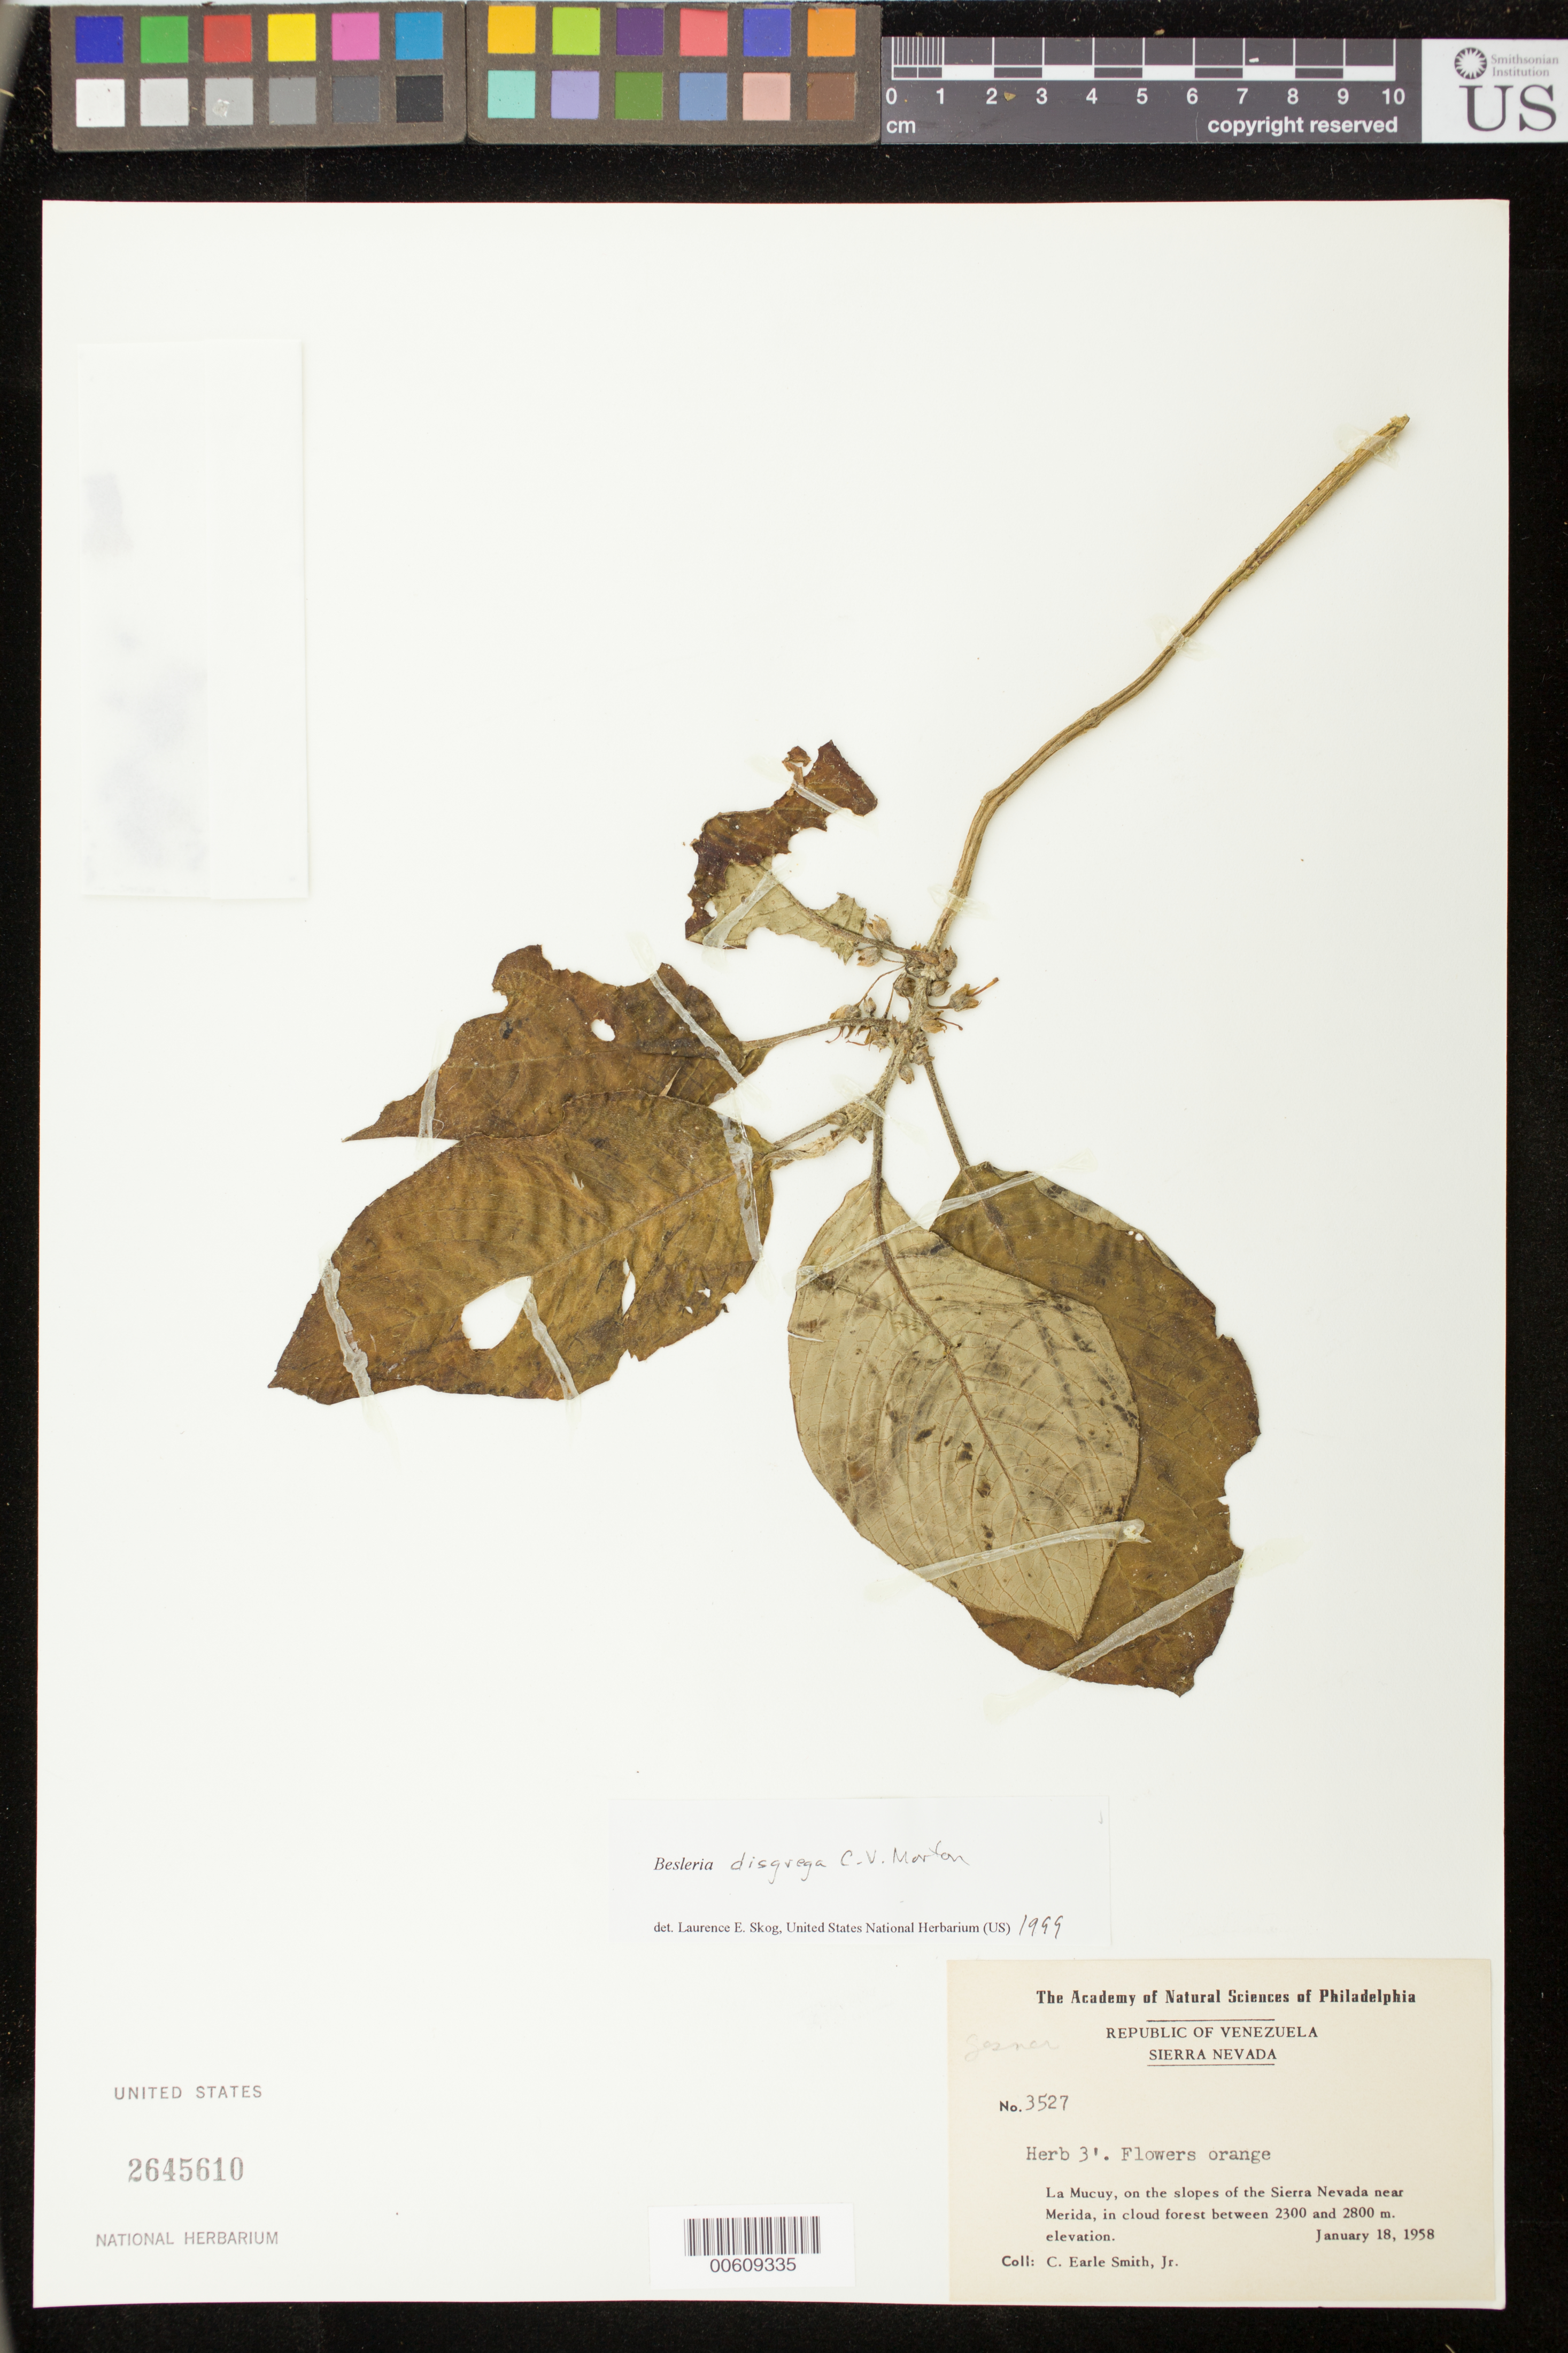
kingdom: Plantae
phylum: Tracheophyta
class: Magnoliopsida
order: Lamiales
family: Gesneriaceae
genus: Besleria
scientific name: Besleria disgrega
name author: C.V. Morton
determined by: Skog, Laurence E.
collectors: C. E. Smith Jr.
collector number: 3527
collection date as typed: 18 Jan 1958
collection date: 1958-01-18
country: Venezuela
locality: La Mucuy, on the slopes of the Sierra Nevada near Merida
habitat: In cloud forest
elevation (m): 2300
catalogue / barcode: US 2645610